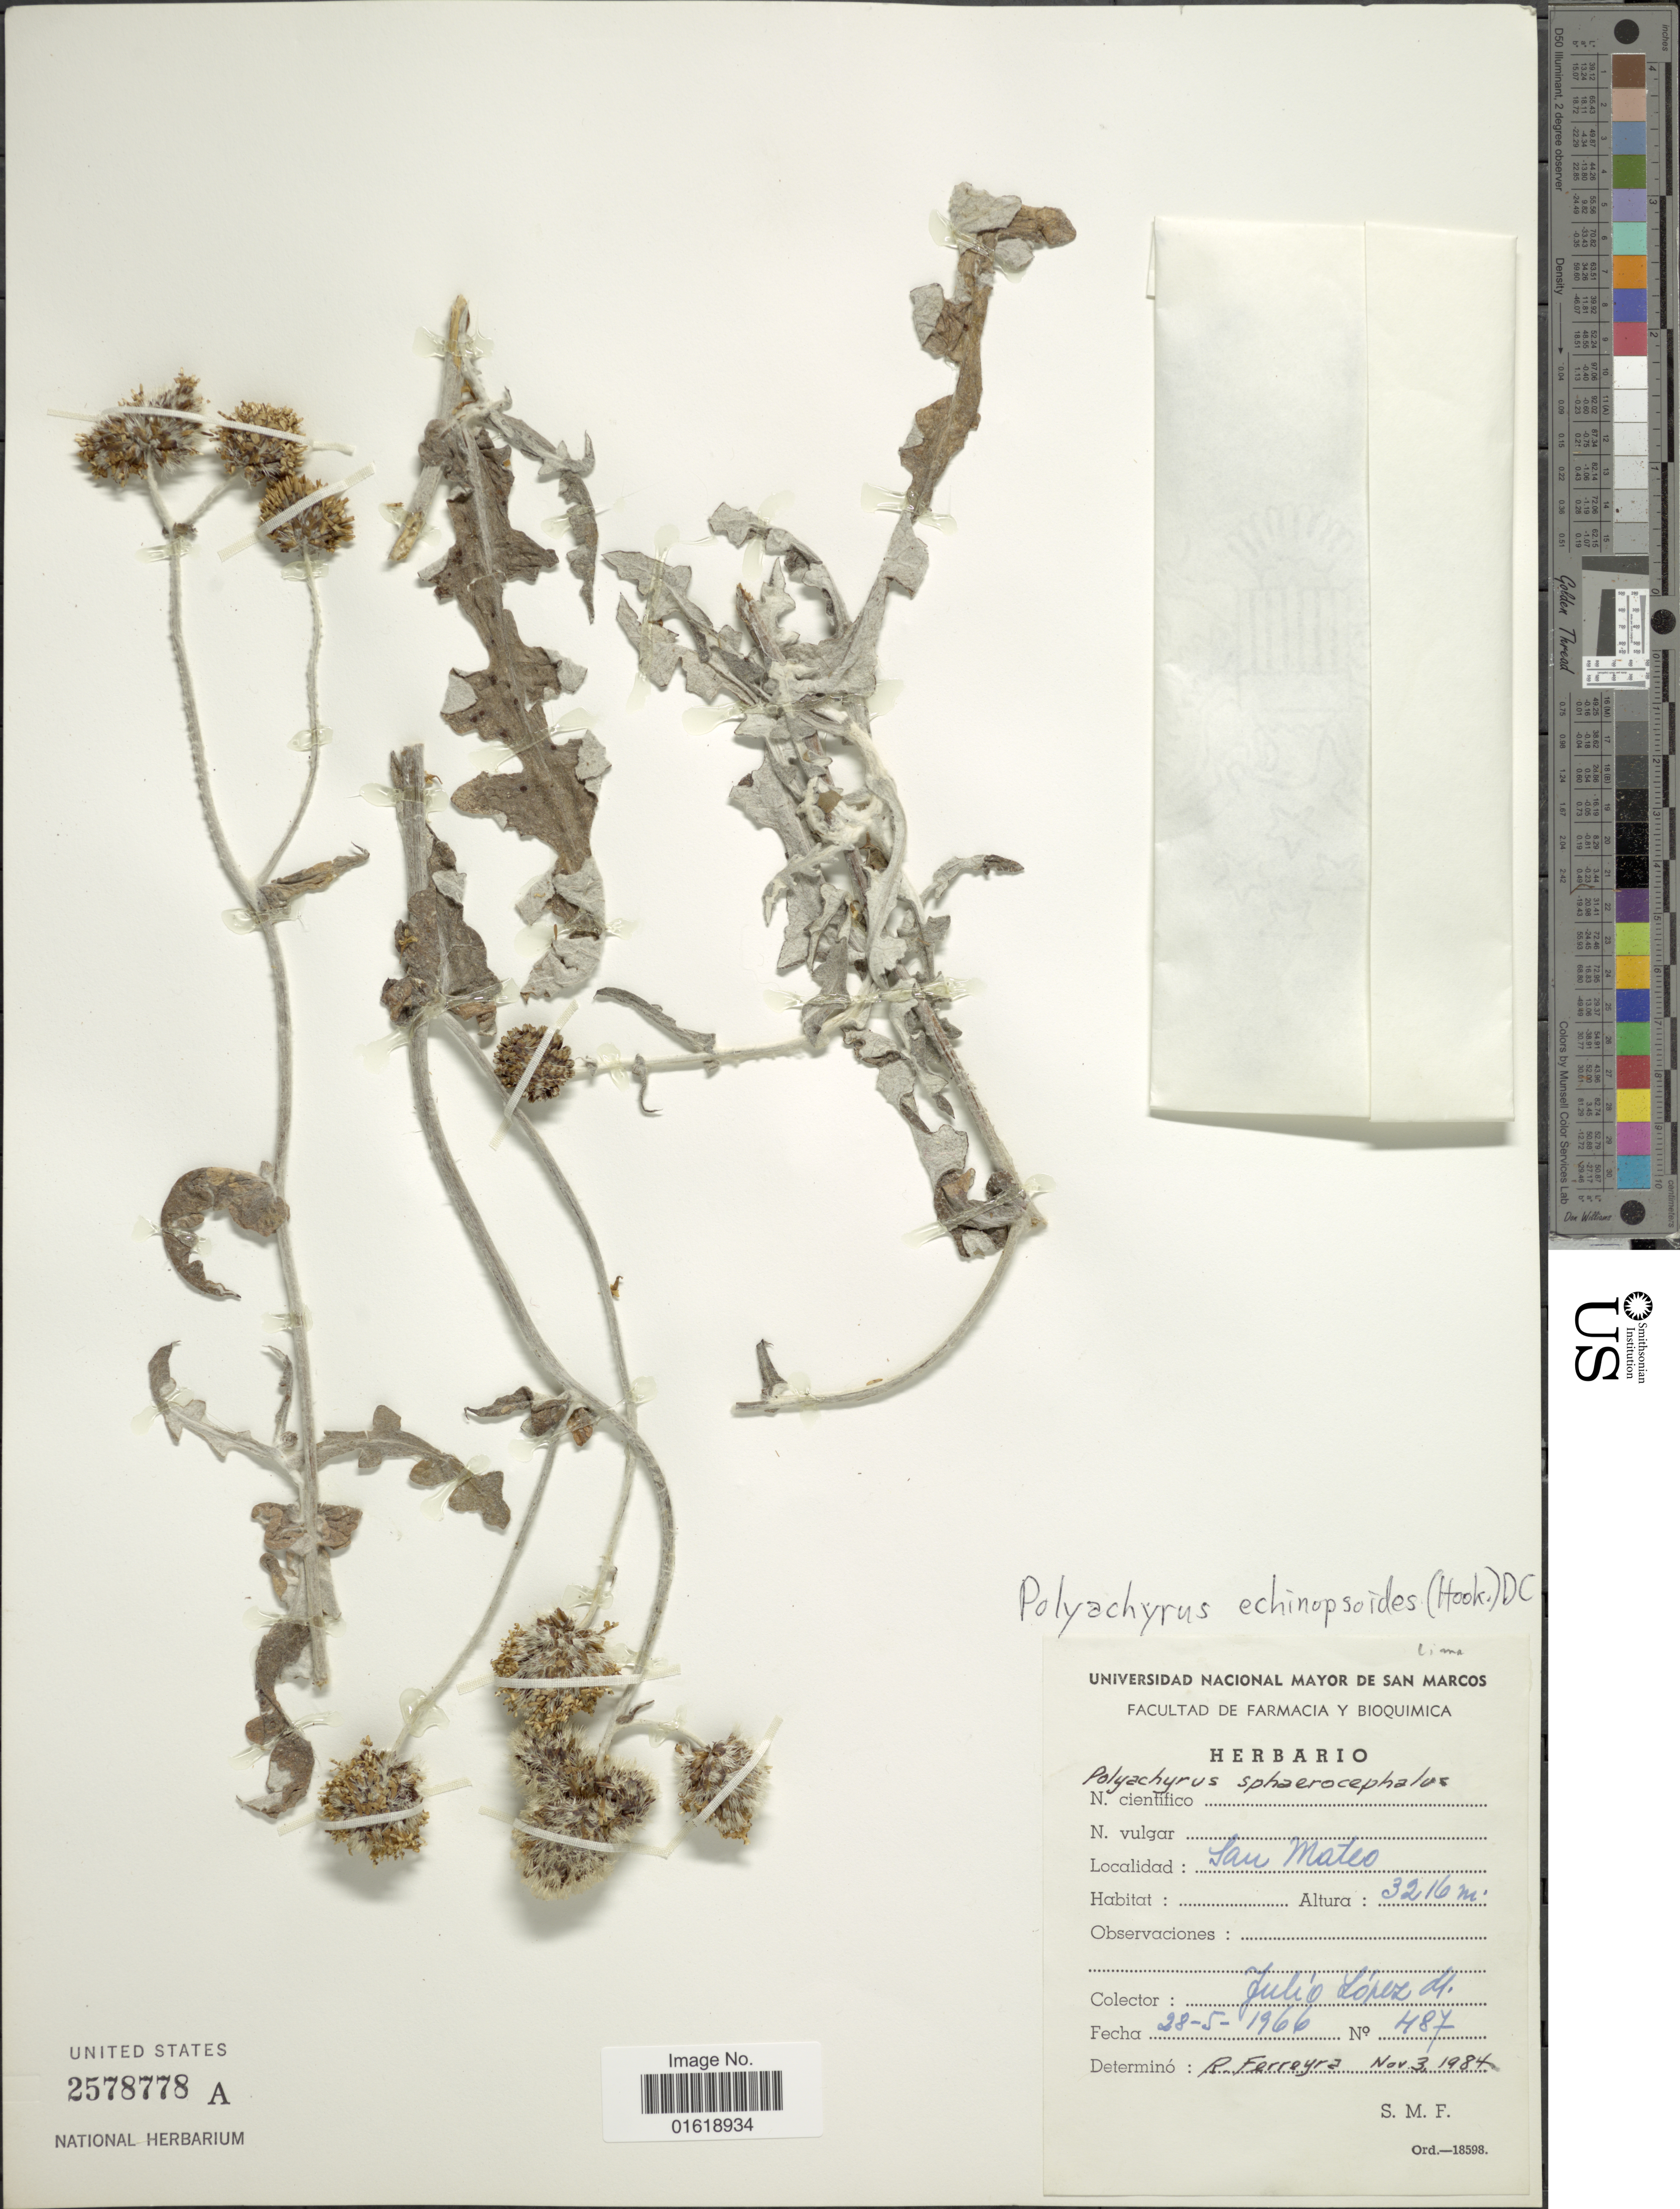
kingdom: Plantae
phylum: Tracheophyta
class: Magnoliopsida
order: Asterales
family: Asteraceae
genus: Polyachyrus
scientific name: Polyachyrus sphaerocephalus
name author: D. Don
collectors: J. Lopez M.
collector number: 487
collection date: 1966-05-28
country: Peru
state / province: Lima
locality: San Mateo.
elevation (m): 3216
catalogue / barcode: US 2578778A